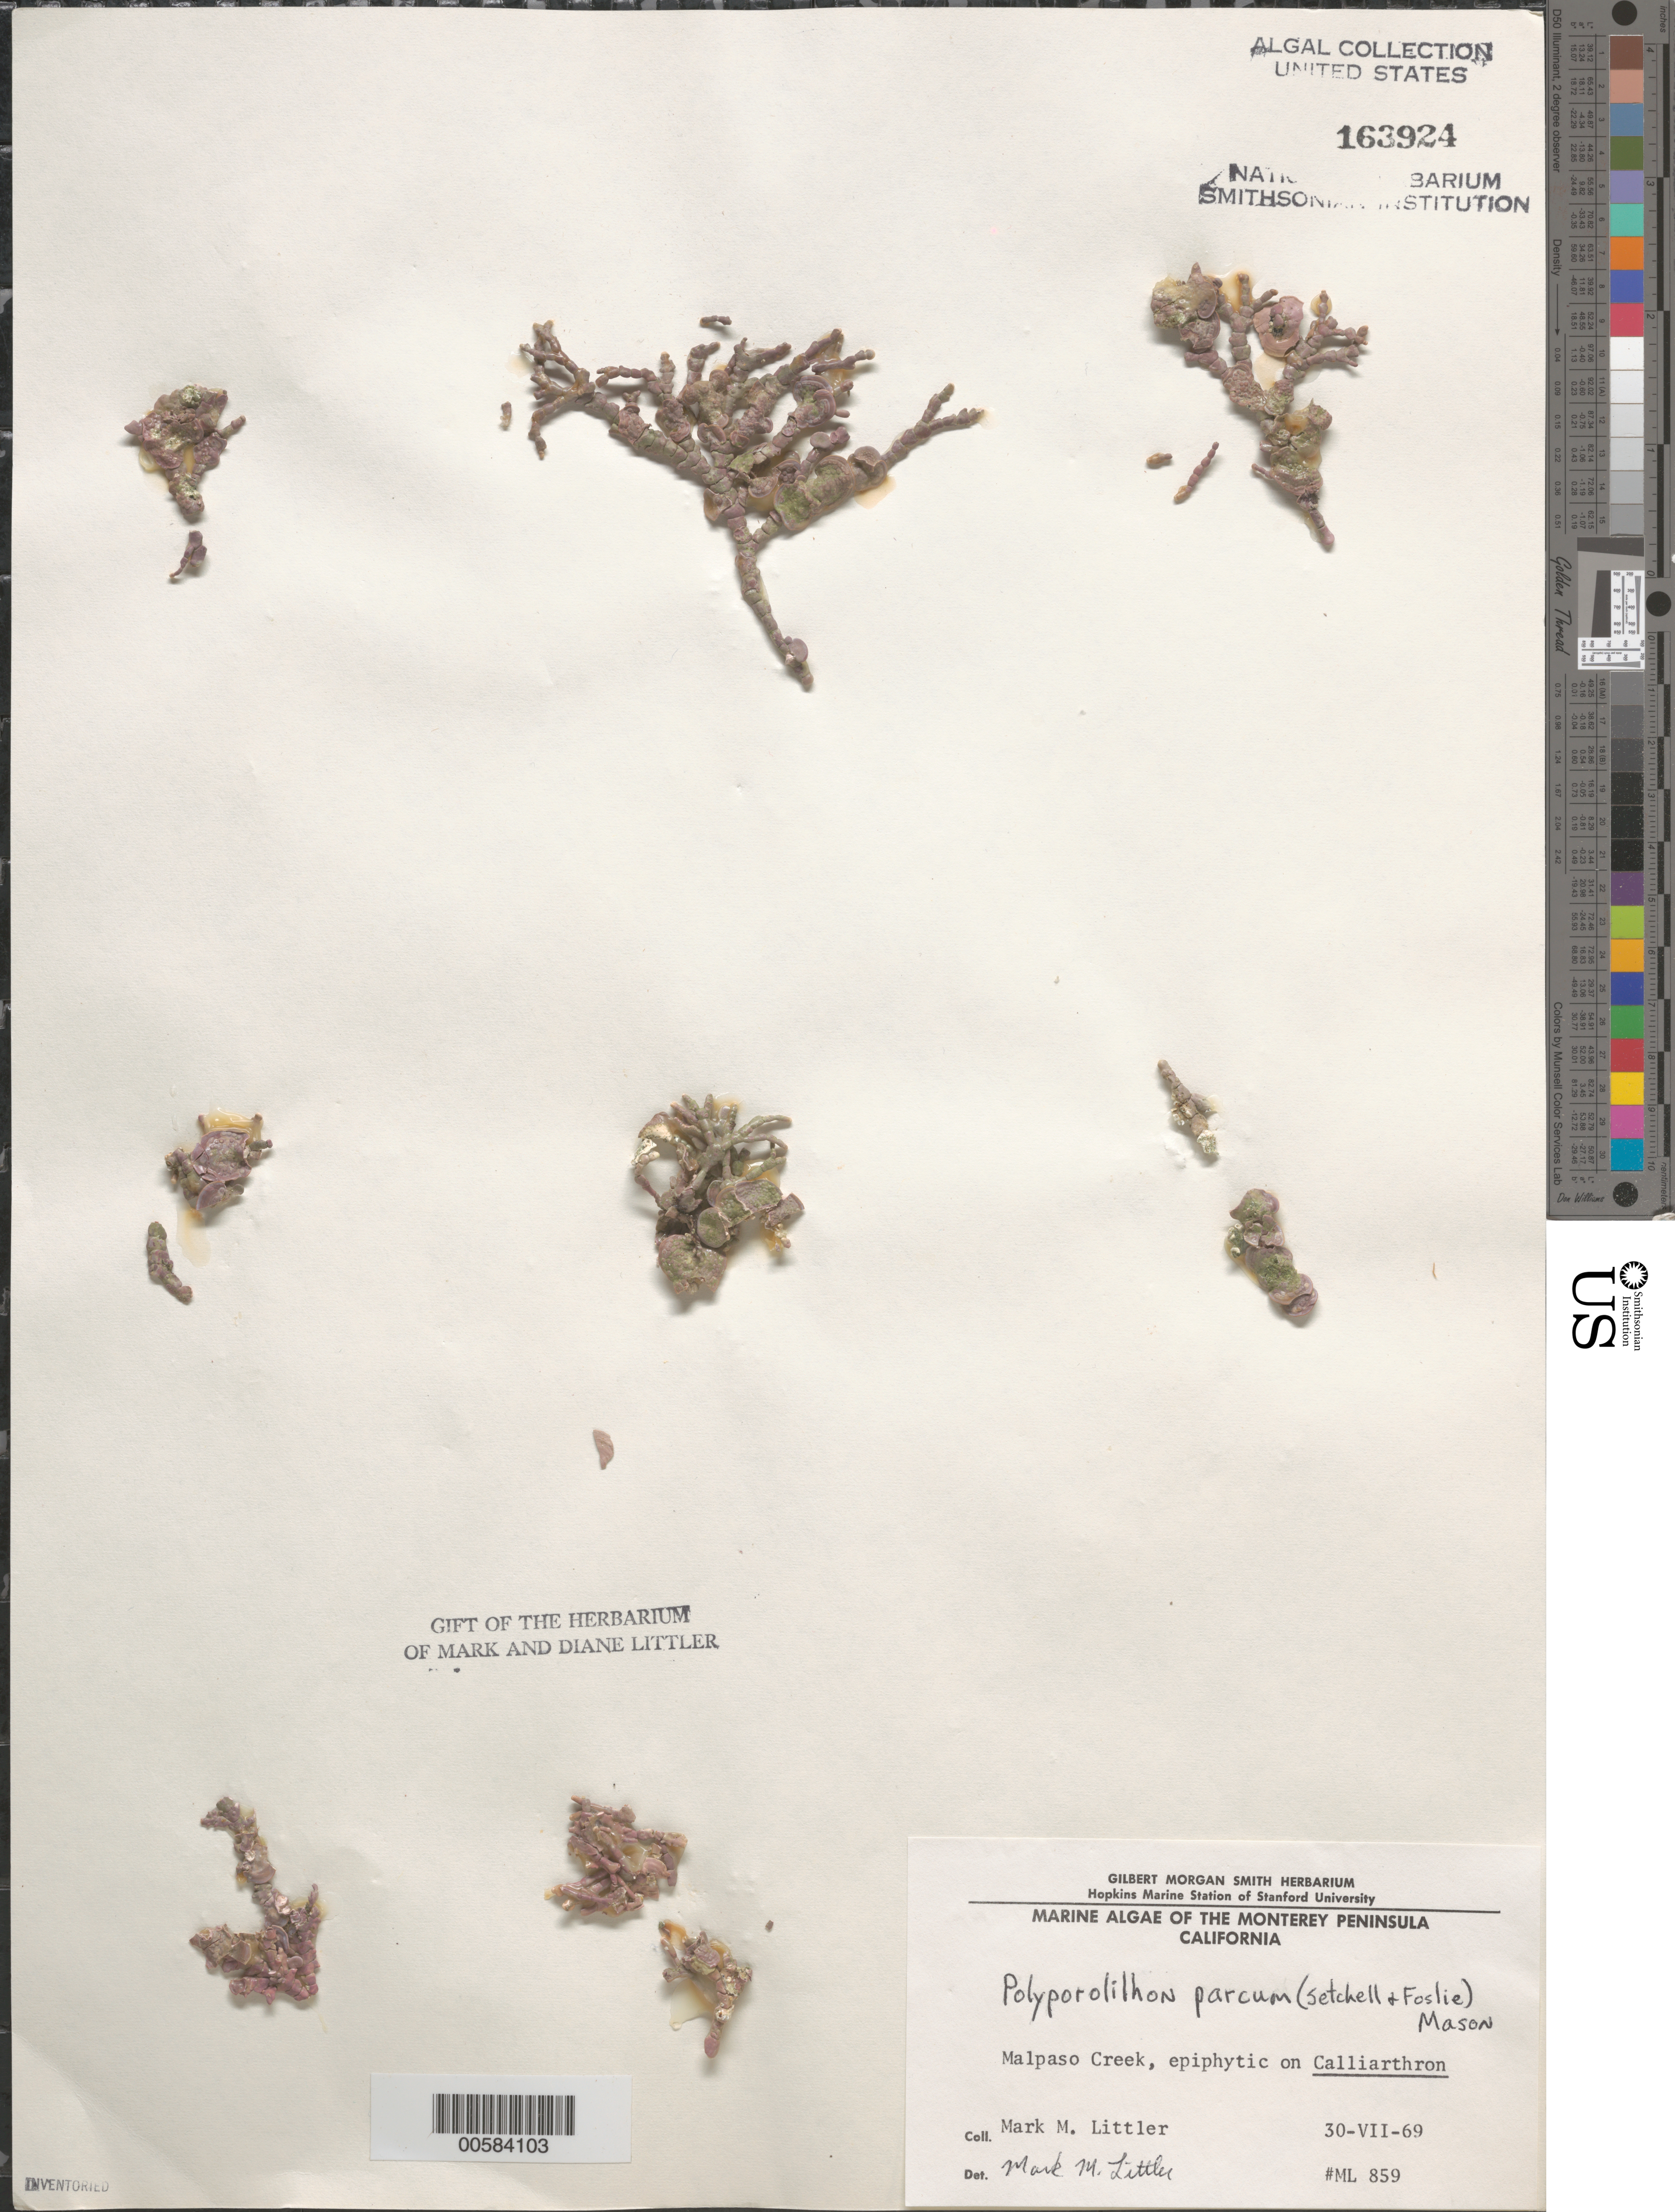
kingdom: Plantae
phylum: Rhodophyta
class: Florideophyceae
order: Corallinales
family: Hapalidiaceae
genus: Callilithophytum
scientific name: Callilithophytum parcum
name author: (Setchell & Foslie) P.W. Gabrielson et al.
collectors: M. M. Littler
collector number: ML 859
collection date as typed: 30 Jul 1969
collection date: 1969-07-30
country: United States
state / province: California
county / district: Monterey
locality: Malpaso Creek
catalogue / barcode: US 163924